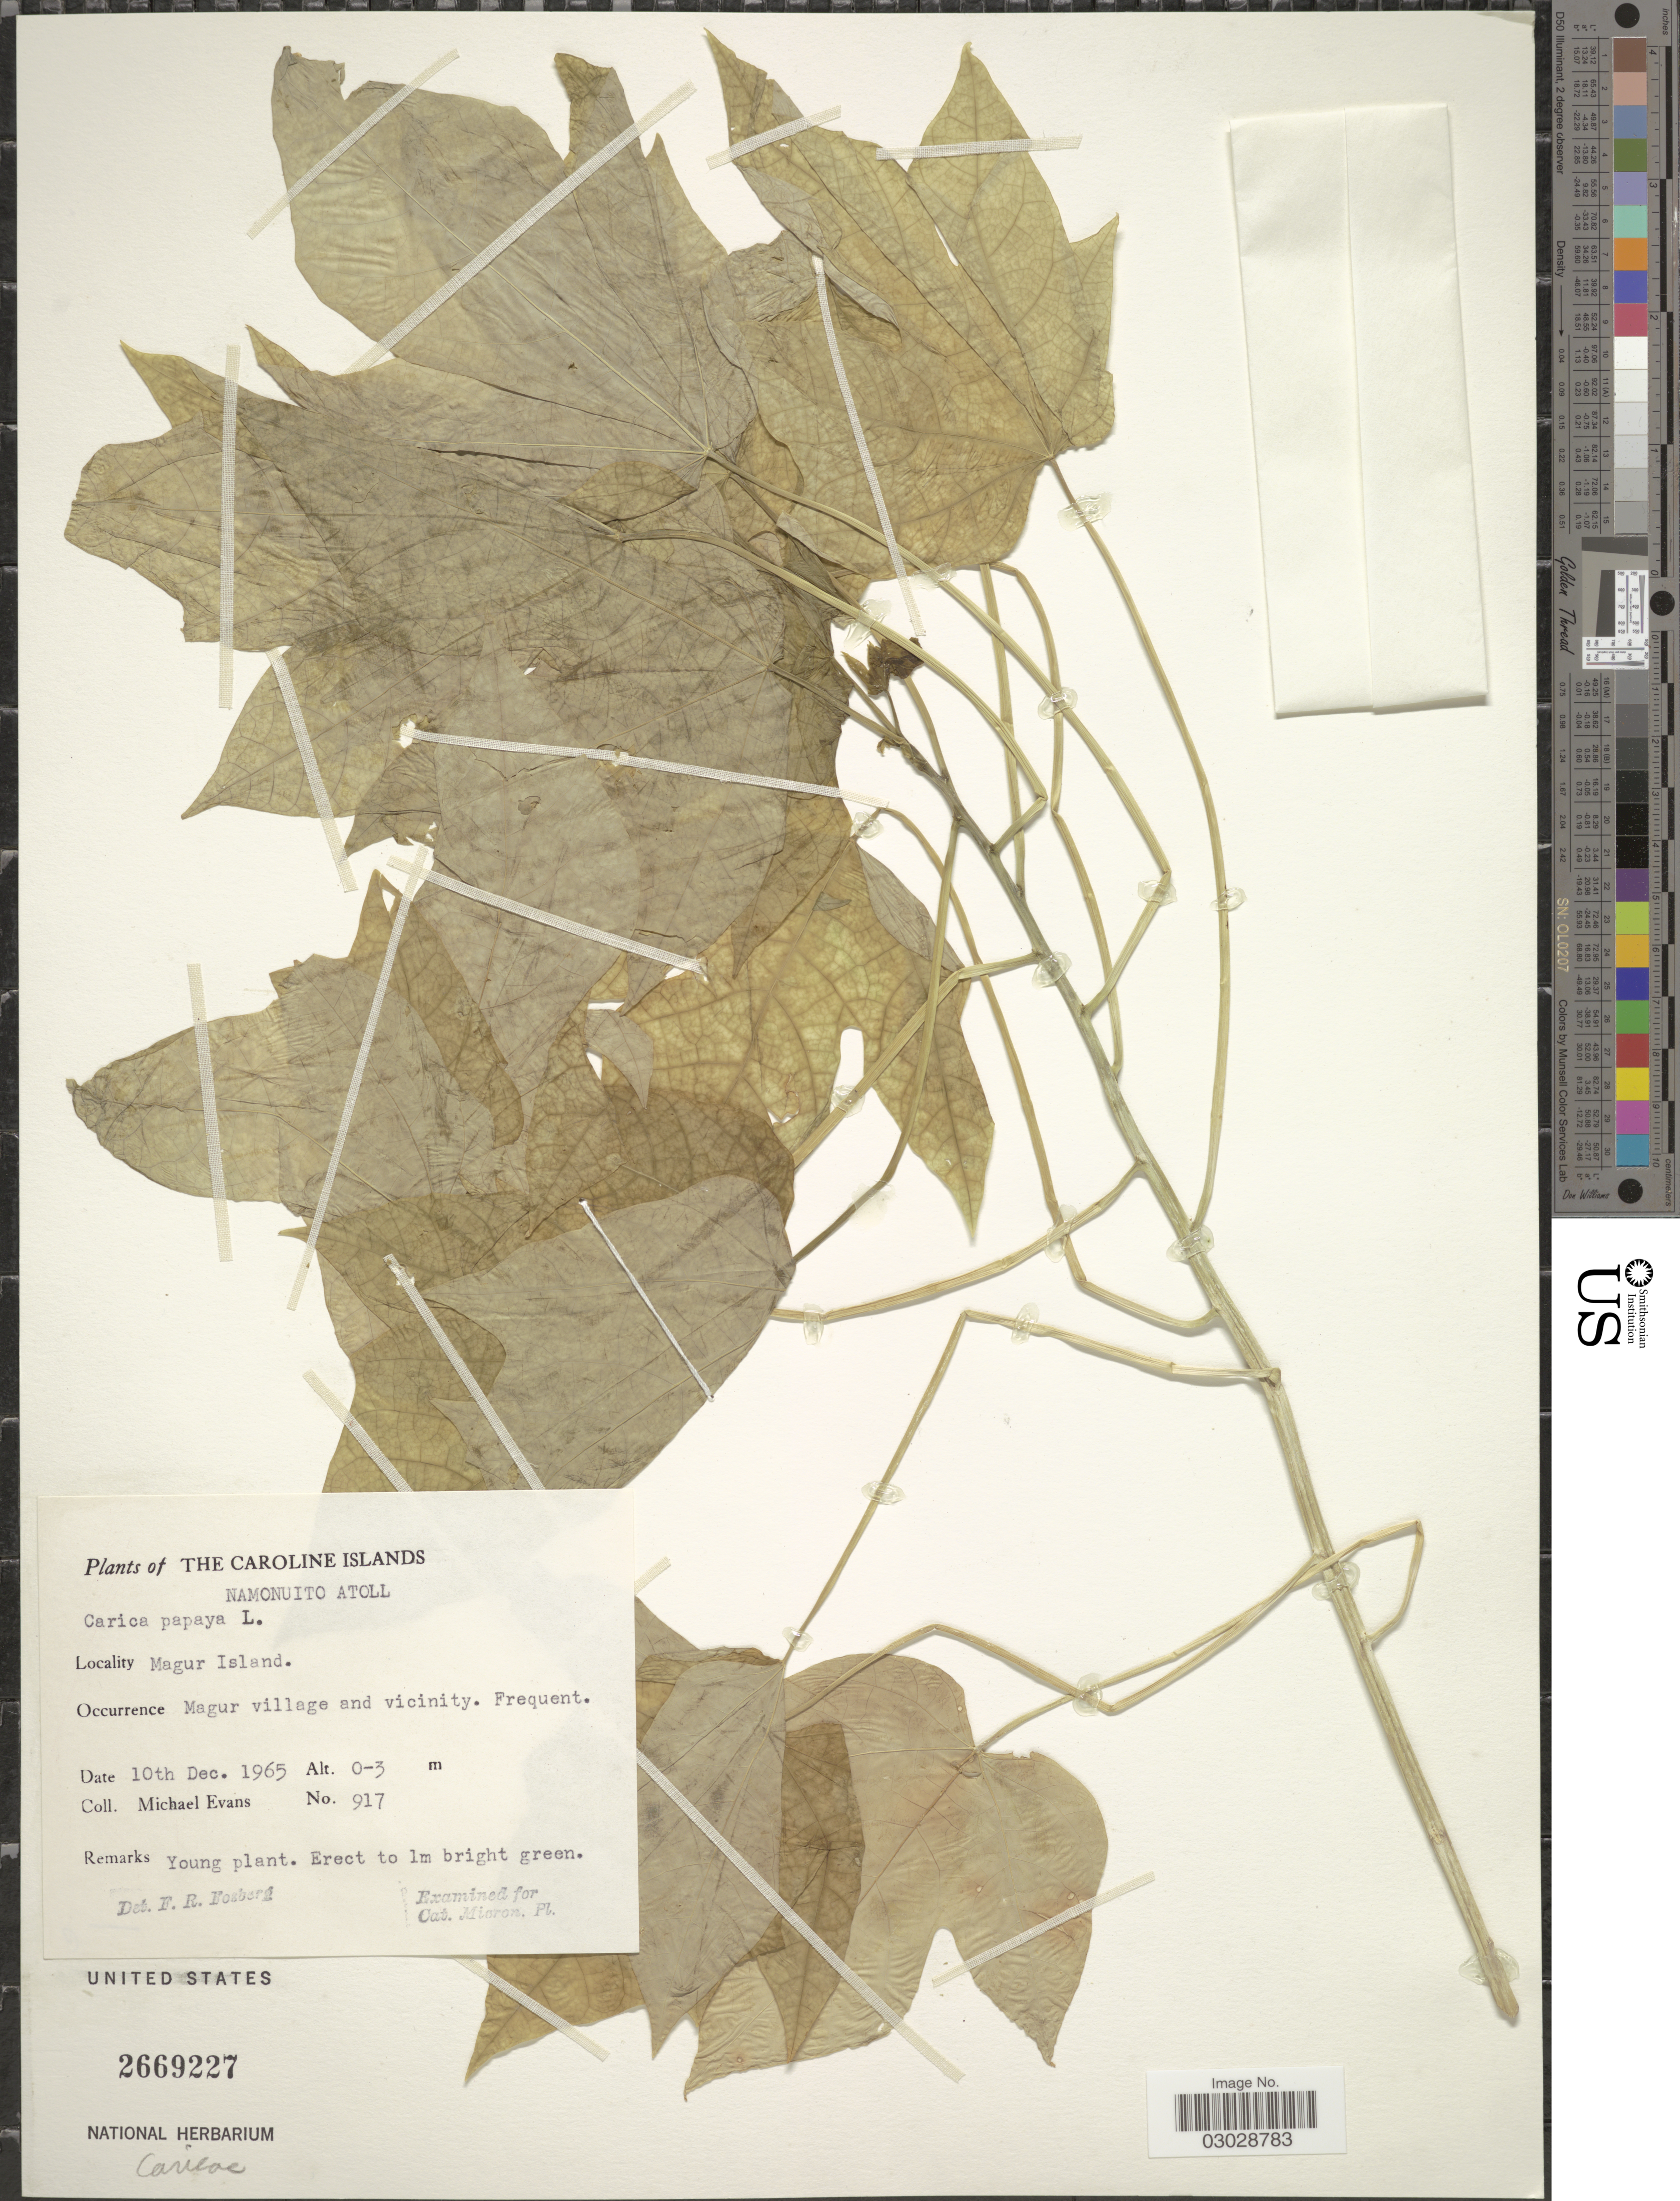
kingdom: Plantae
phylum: Tracheophyta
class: Magnoliopsida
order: Brassicales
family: Caricaceae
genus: Carica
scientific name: Carica papaya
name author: L.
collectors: M. Evans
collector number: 917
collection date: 1965-12-10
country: Micronesia, Federated States of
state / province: Truk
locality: The Caroline Islands. Namonuito Atoll. Magur Island. Magur village and vicinity.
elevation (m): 0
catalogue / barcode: US 2669227